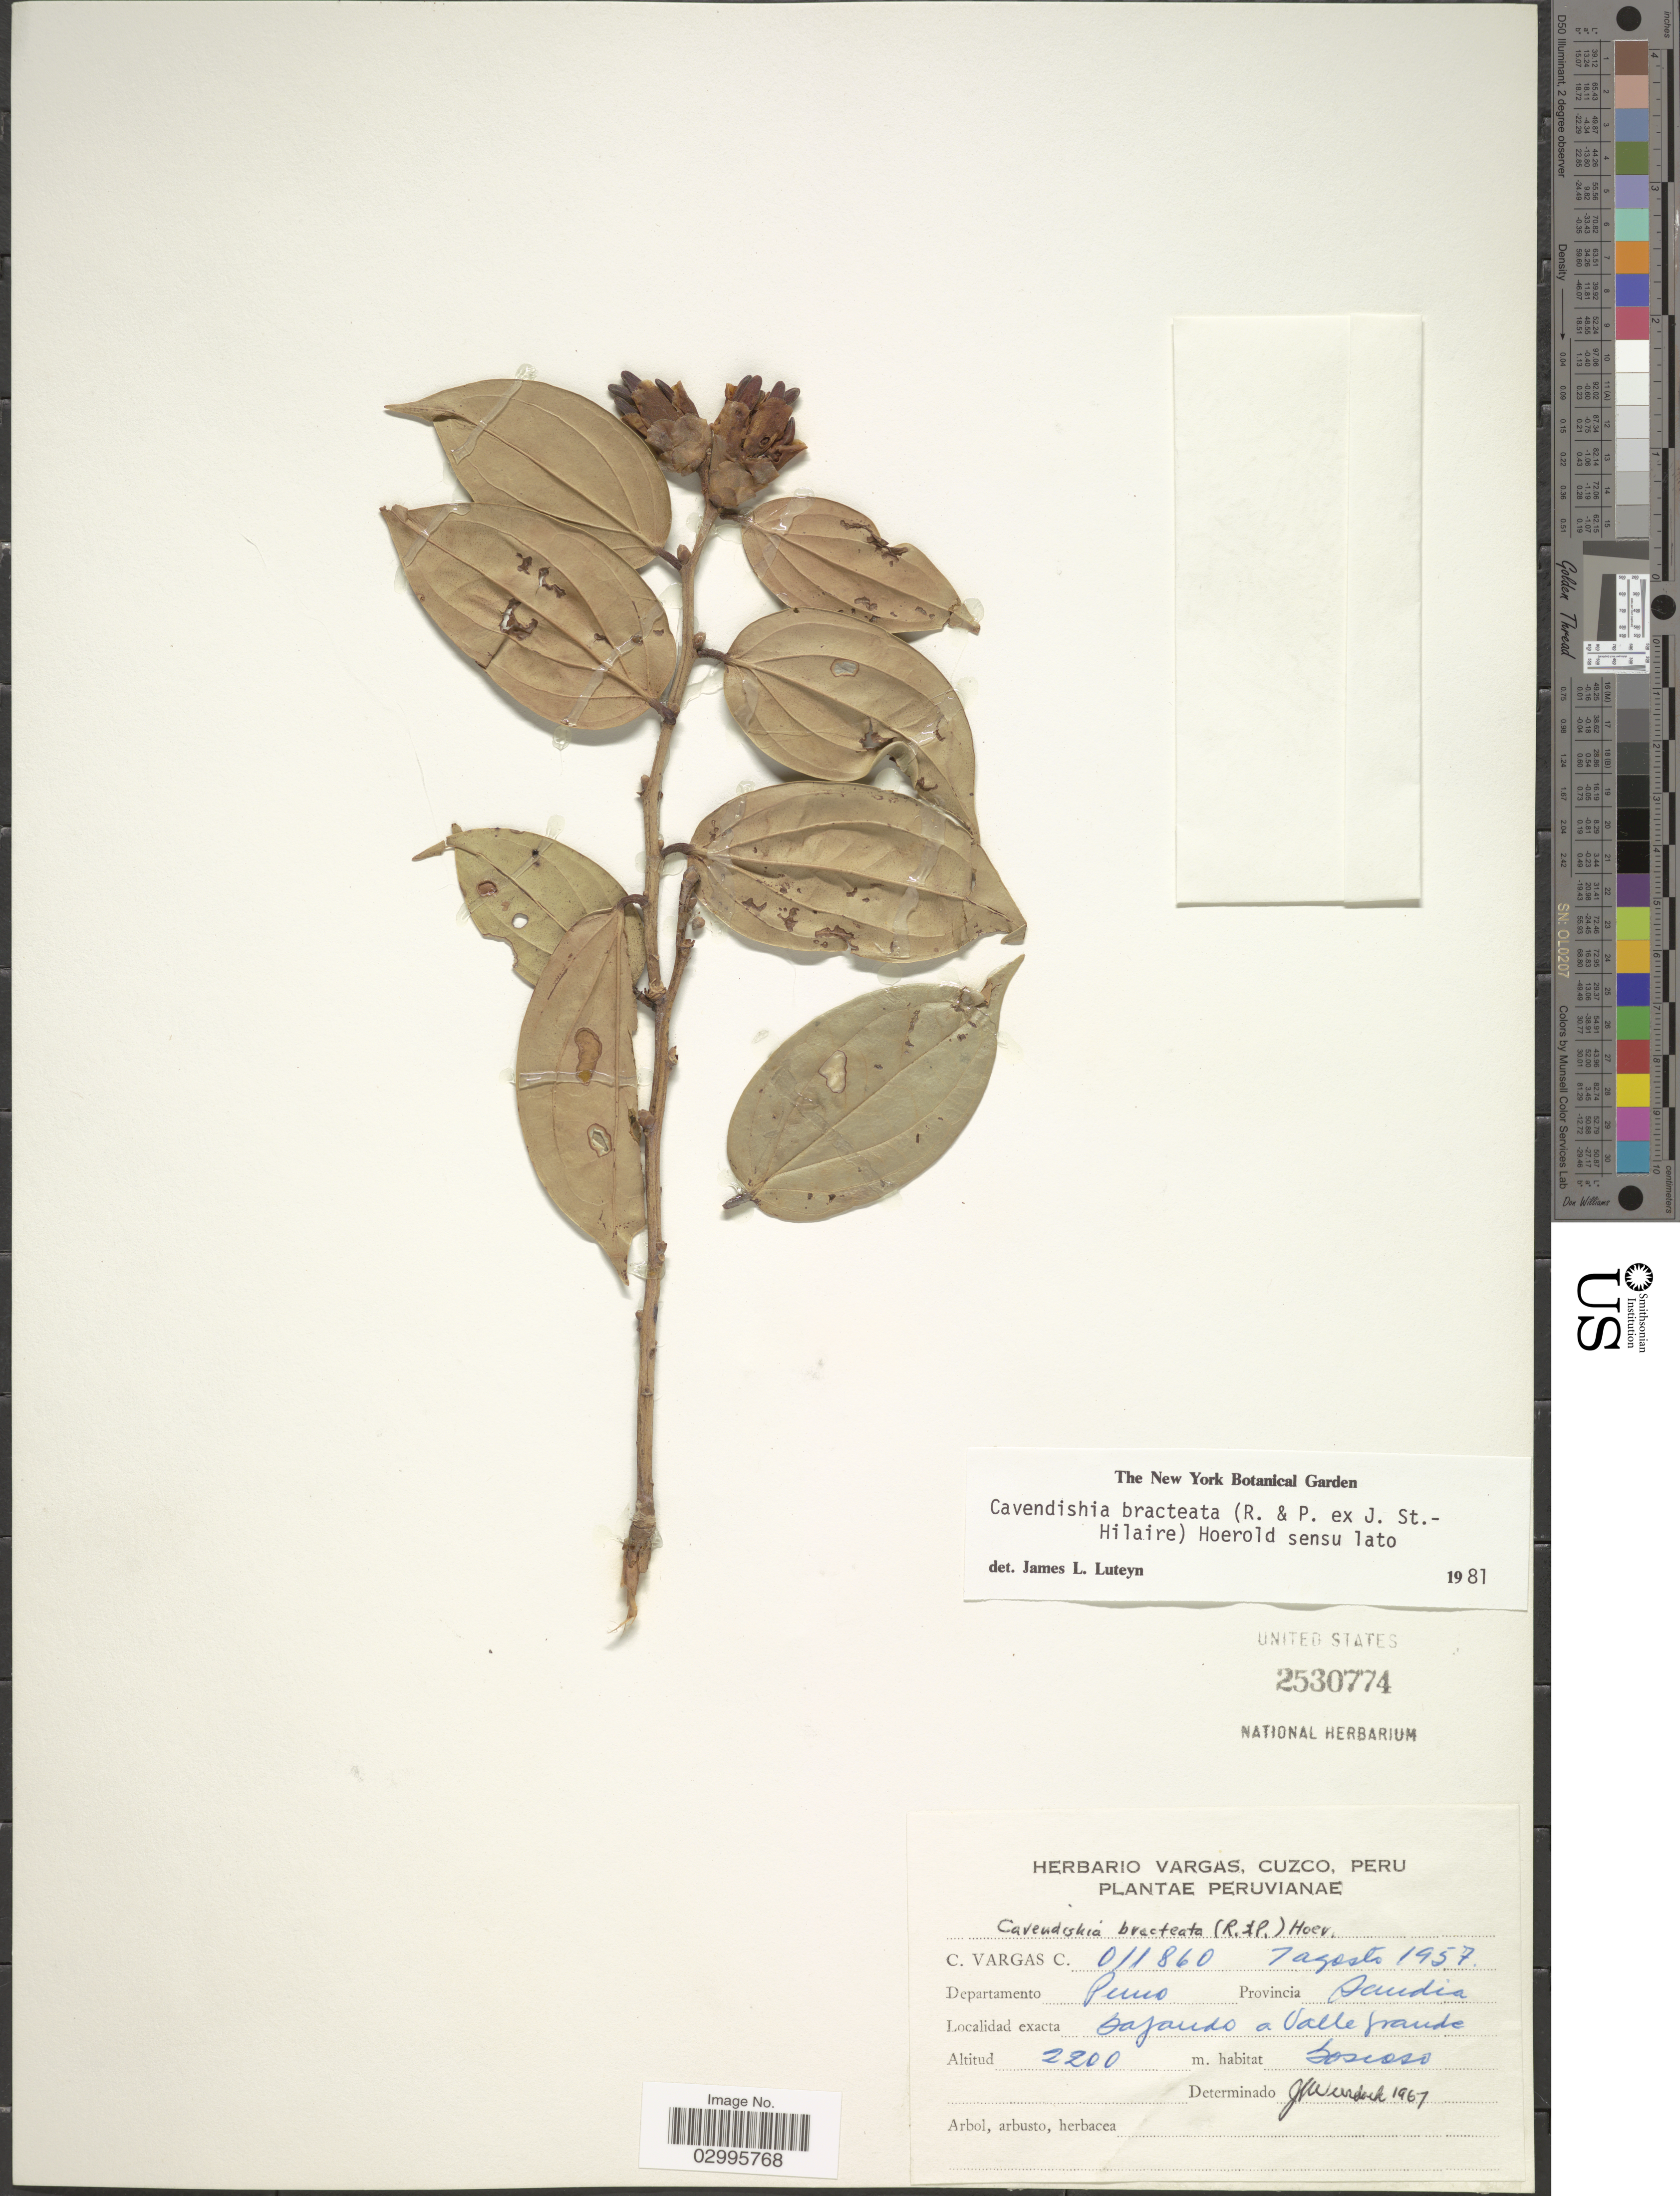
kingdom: Plantae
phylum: Tracheophyta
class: Magnoliopsida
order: Ericales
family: Ericaceae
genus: Cavendishia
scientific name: Cavendishia bracteata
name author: (Ruiz & Pav. ex J. St.-Hil.) Hoerold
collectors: C. Vargas Calderón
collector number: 011860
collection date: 1957-08-01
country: Peru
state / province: Puno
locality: Departamento Puno, Provincia Sandia, Bajando a Valle Grande.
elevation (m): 2200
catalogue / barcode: US 2530774